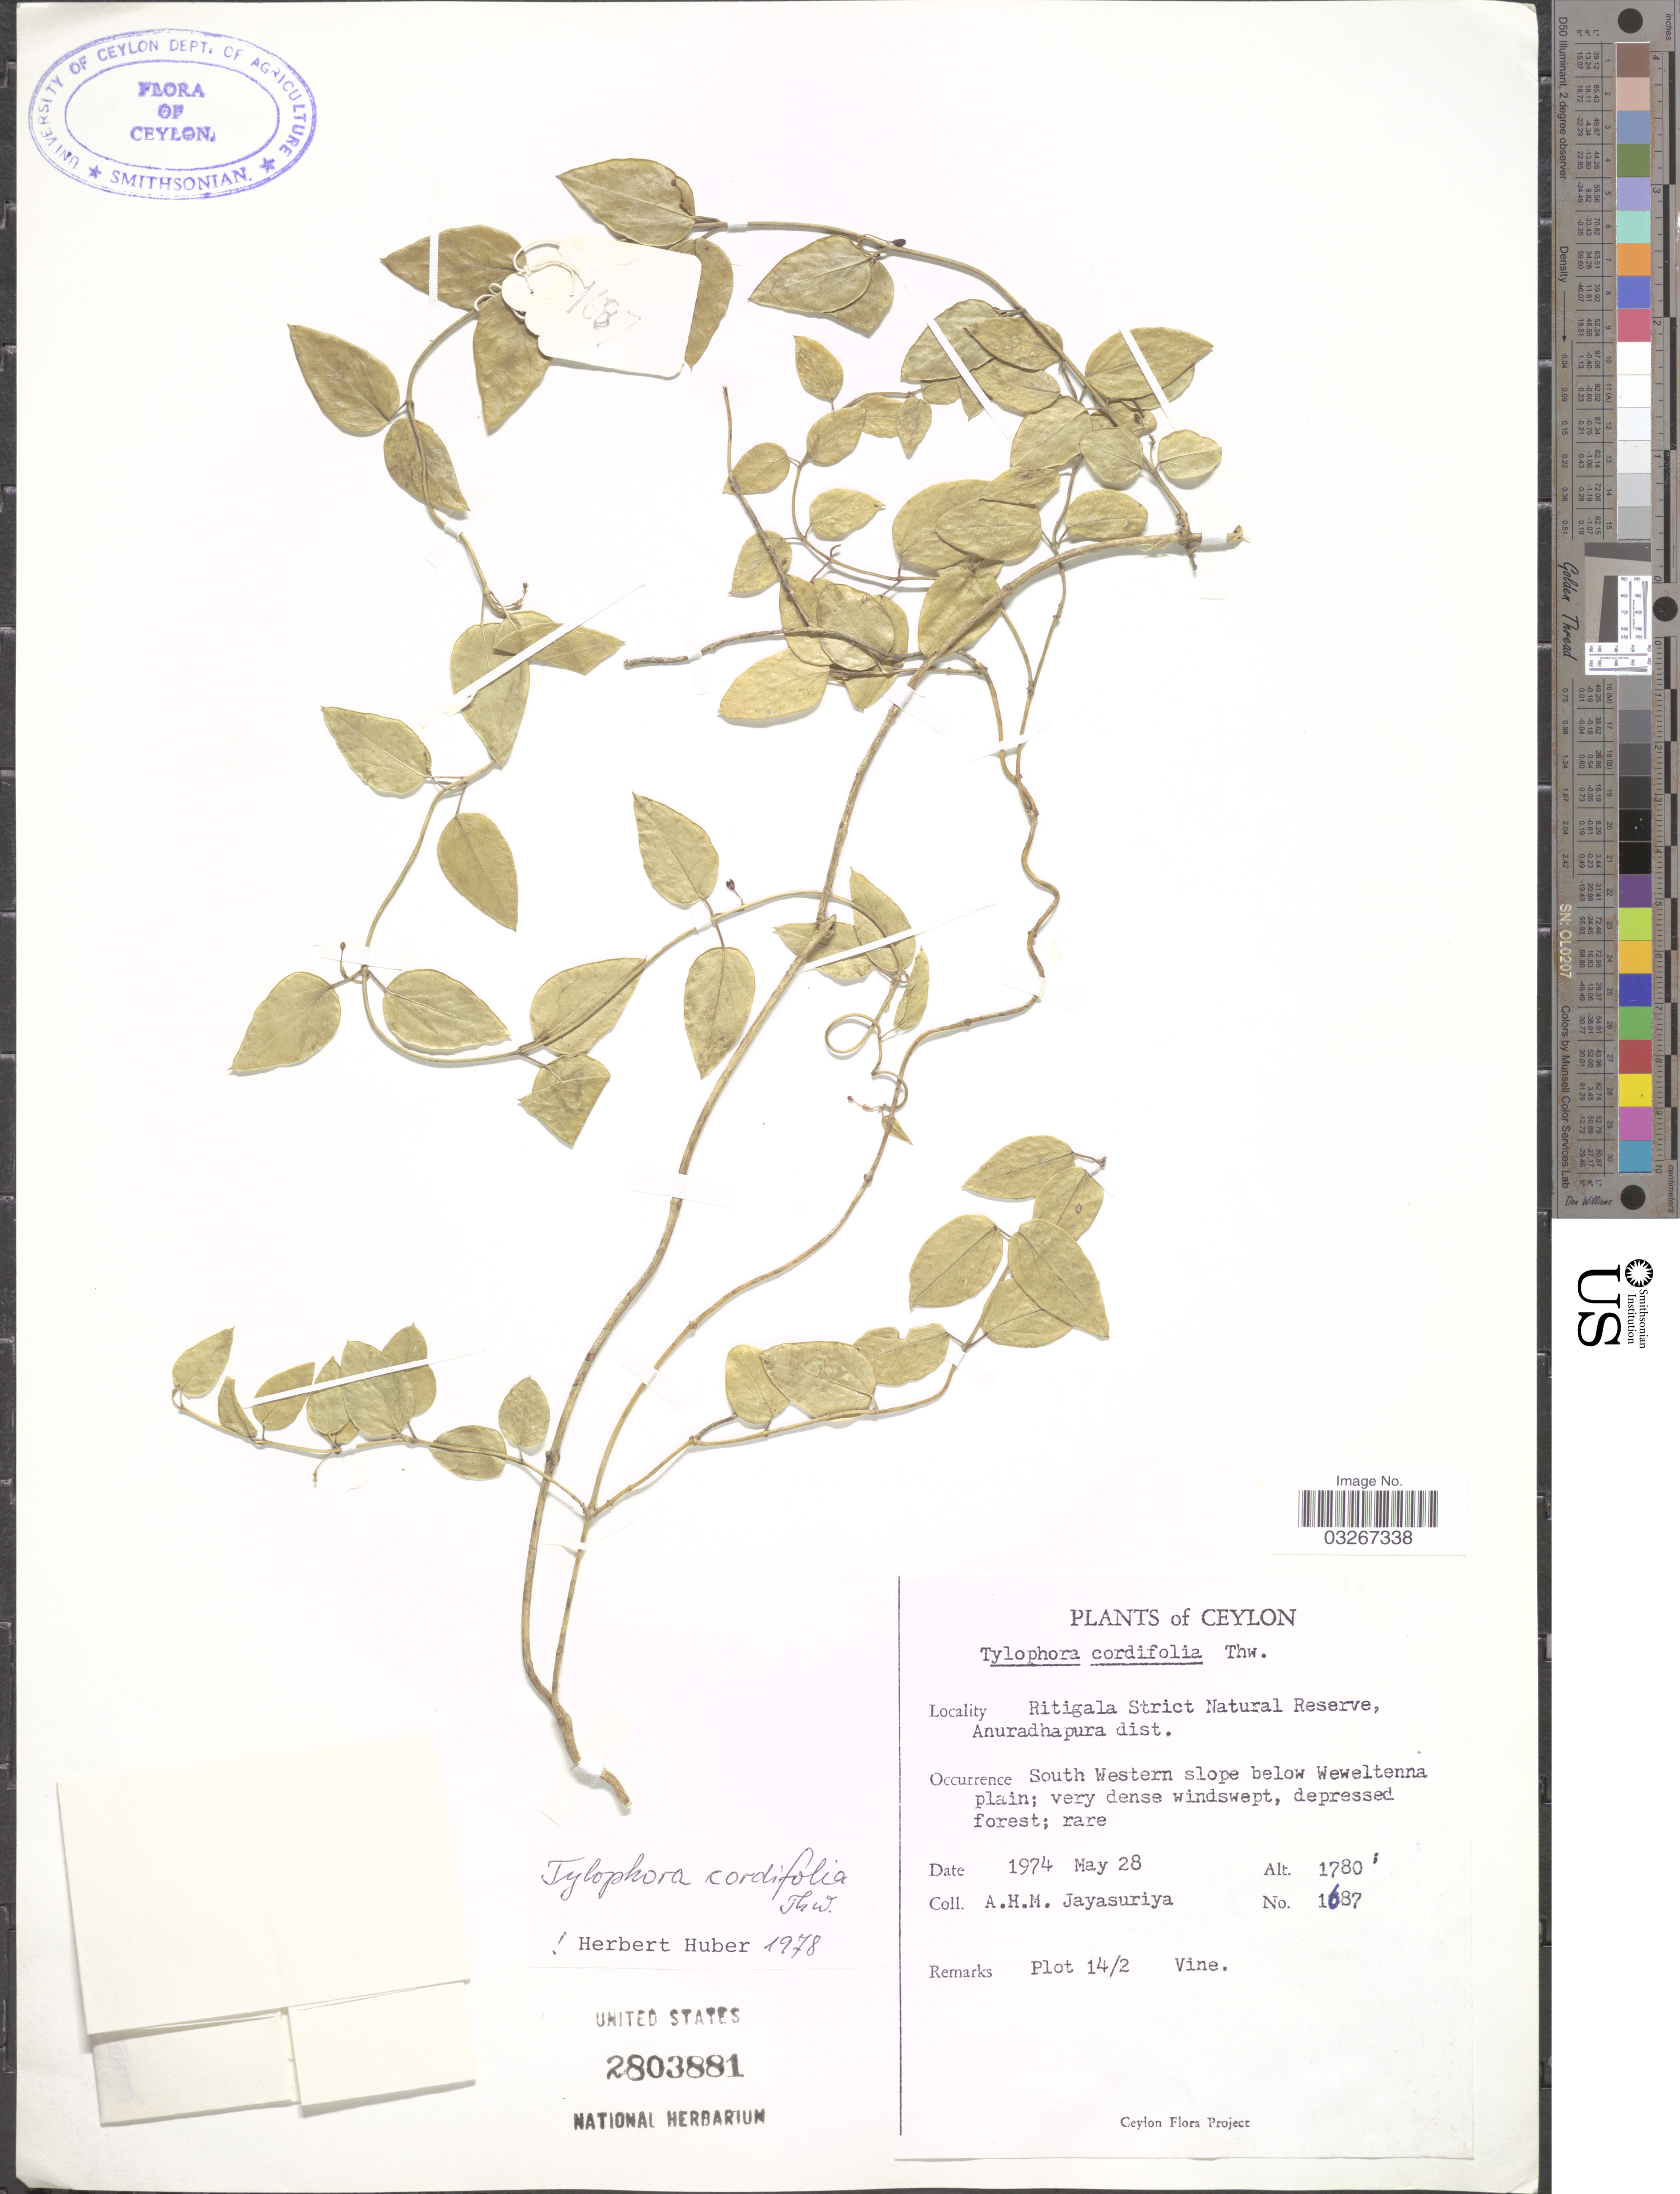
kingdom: Plantae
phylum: Tracheophyta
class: Magnoliopsida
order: Gentianales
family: Apocynaceae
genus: Tylophora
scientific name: Tylophora cordifolia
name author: Thwaites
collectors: M. Jayasuriya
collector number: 1687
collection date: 1974-05-28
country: Sri Lanka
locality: Ceylon. Ritigala Strict Natural Reserve, Anuradhapura dist. South Western slope below Weweltenna plain.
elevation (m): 543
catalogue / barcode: US 2803881